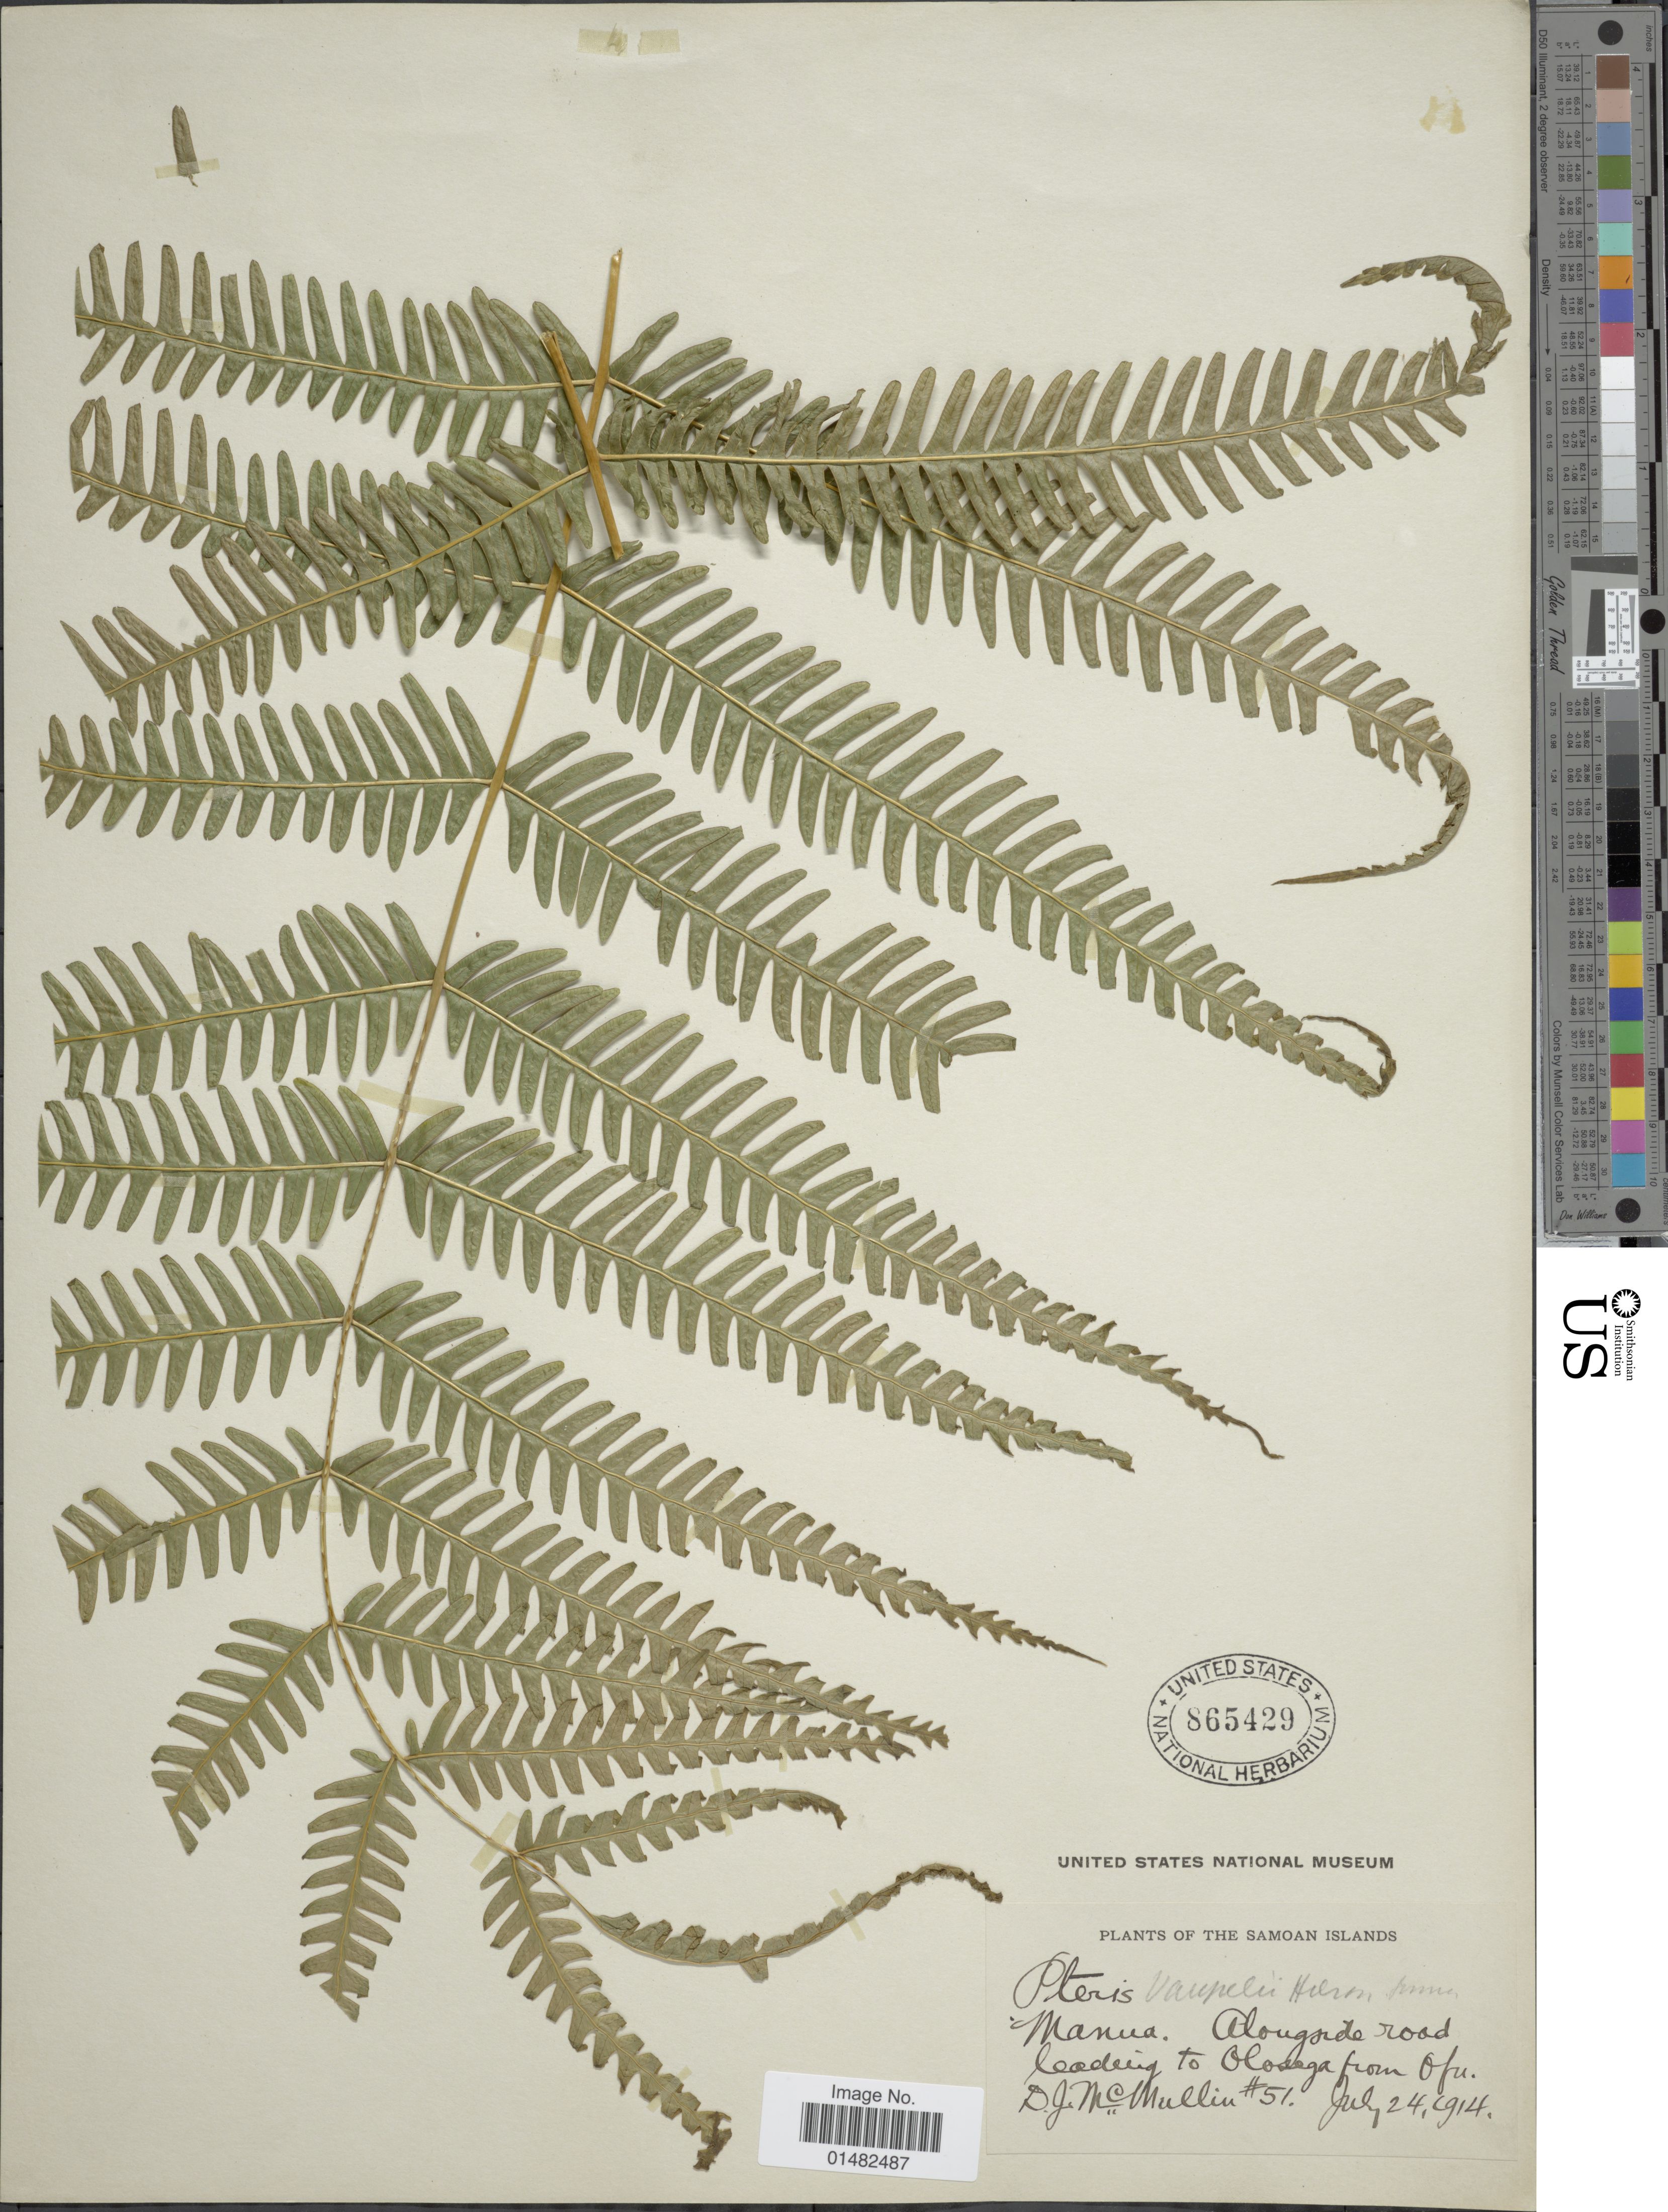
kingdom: Plantae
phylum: Tracheophyta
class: Polypodiopsida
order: Polypodiales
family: Pteridaceae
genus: Pteris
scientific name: Pteris vaupelii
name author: Hieron.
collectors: D. McMullin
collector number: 51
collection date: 1914-07-24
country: American Samoa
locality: The Samoan Island, Manua, Alongside road leading to Olosaga from Ofu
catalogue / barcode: US 865429